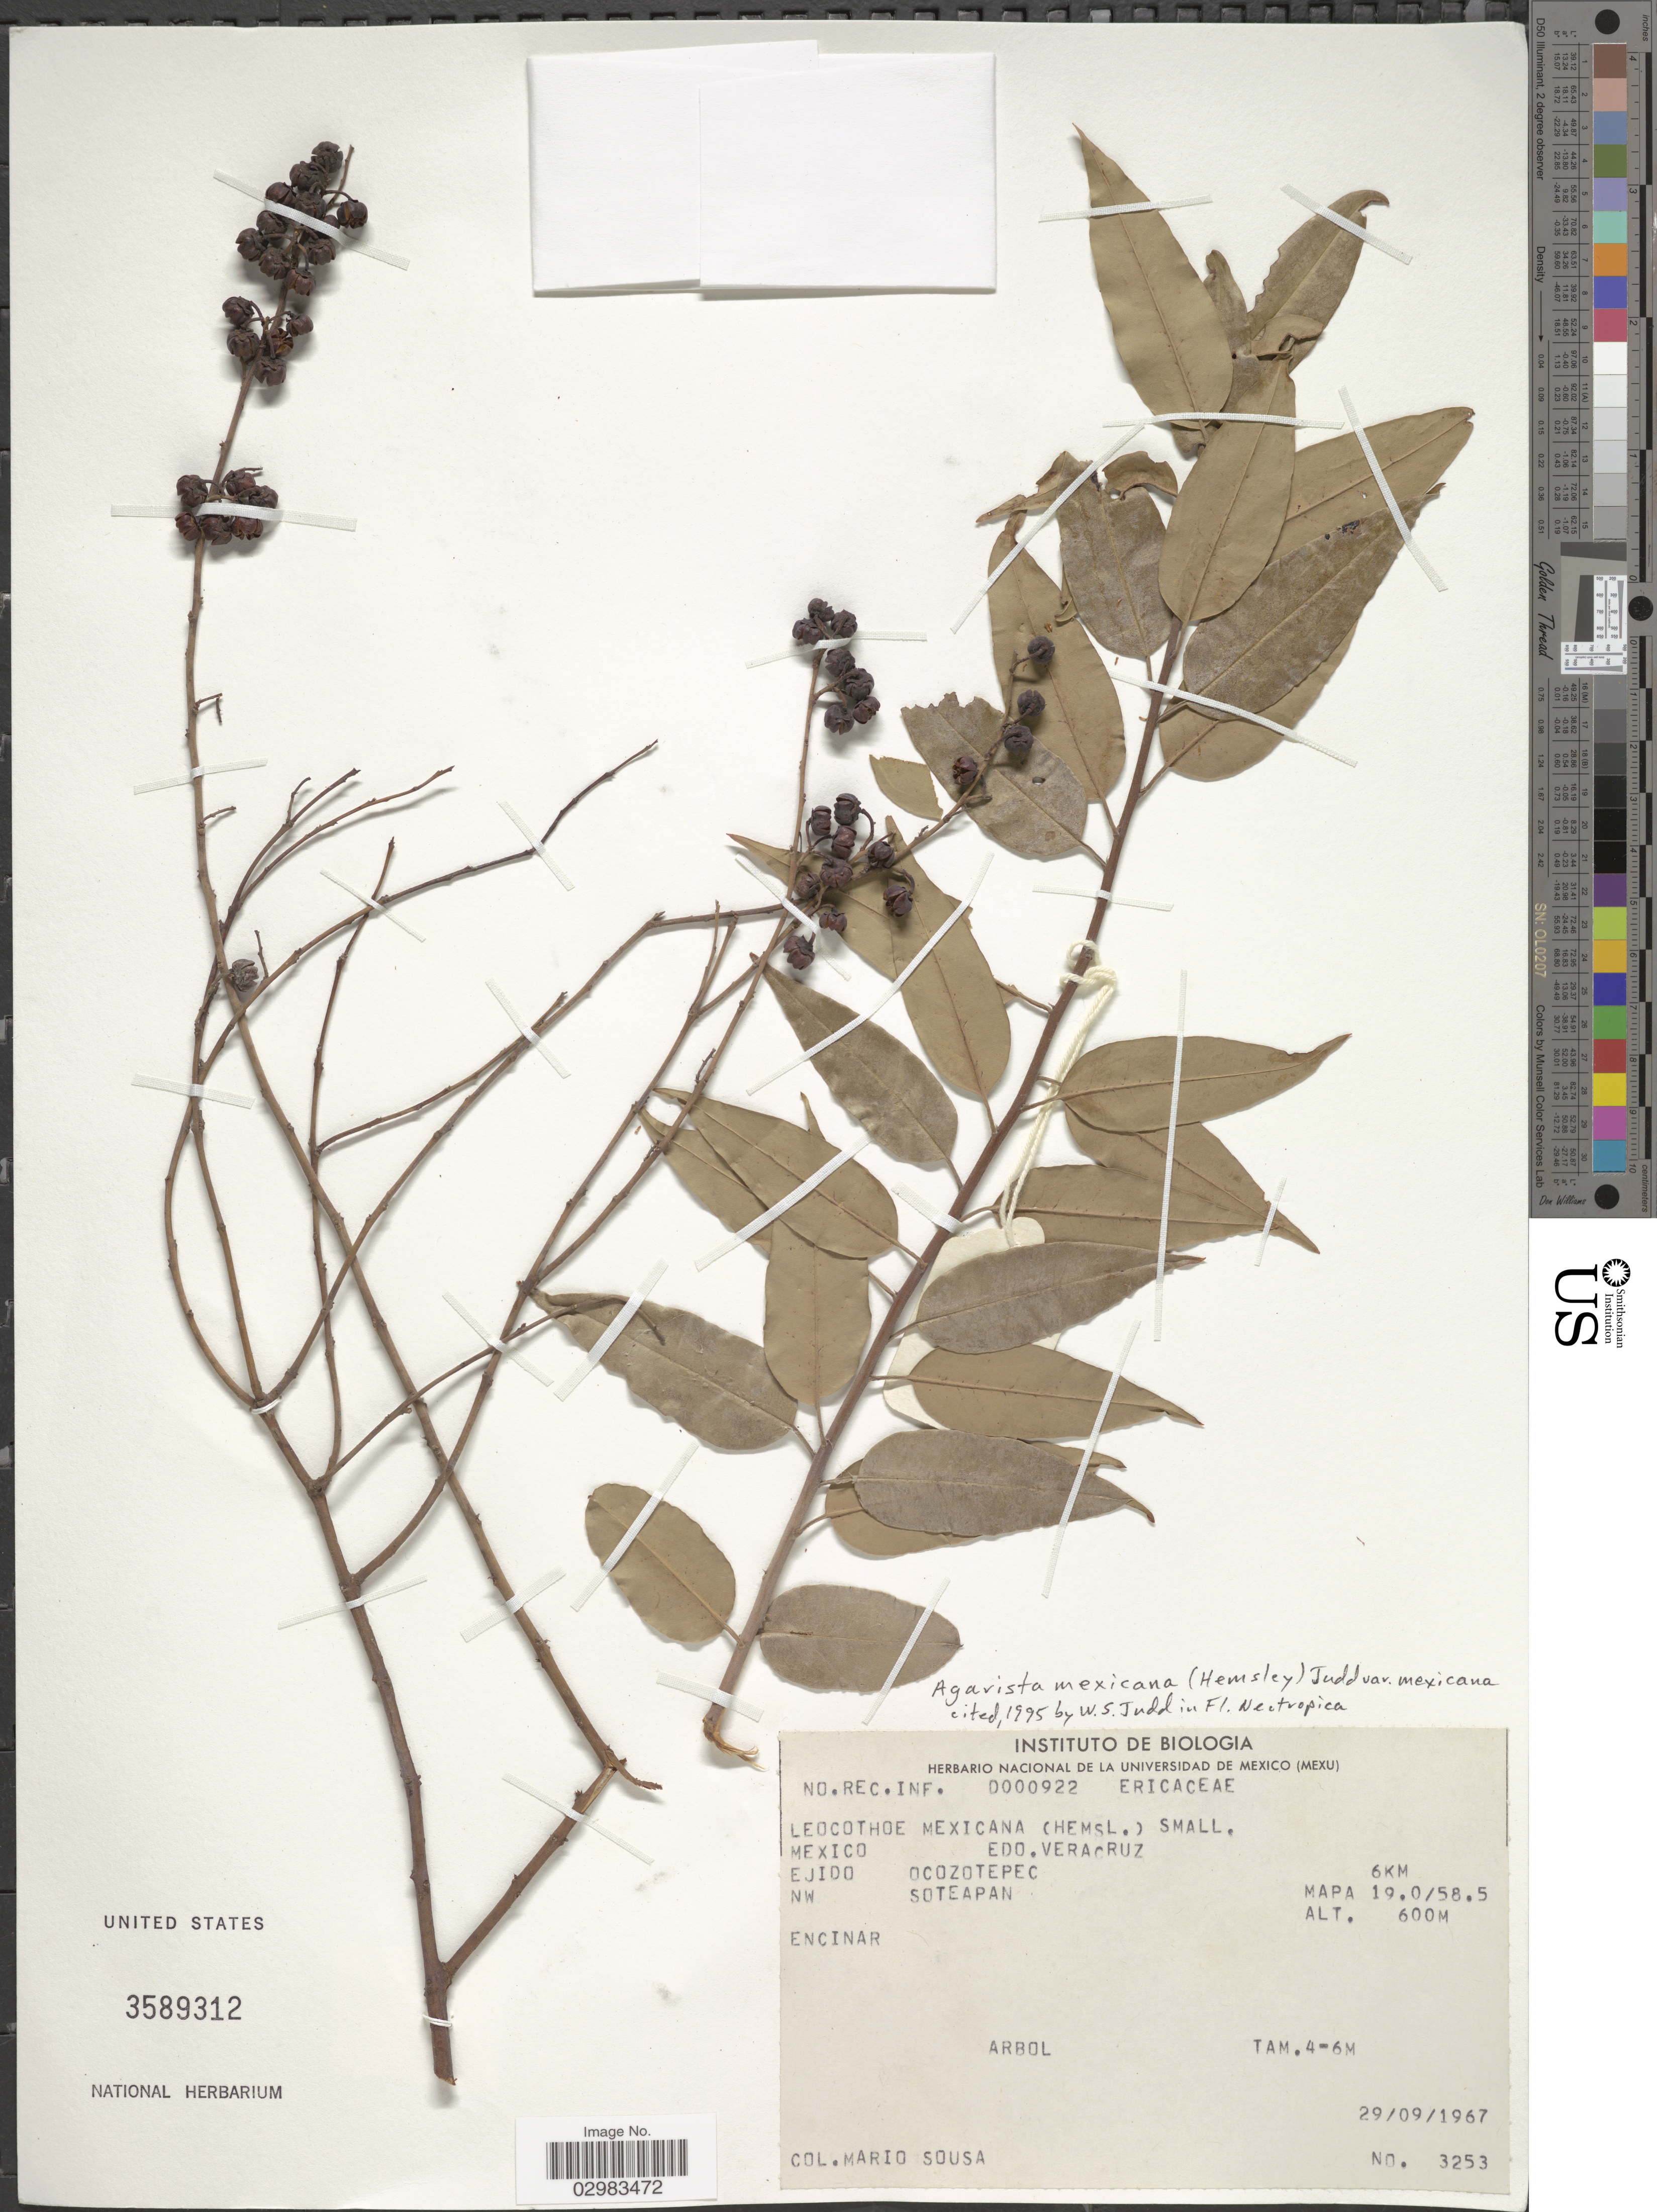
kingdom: Plantae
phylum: Tracheophyta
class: Magnoliopsida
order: Ericales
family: Ericaceae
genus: Leucothoe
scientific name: Leucothoë mexicana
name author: (Hemsl.) Small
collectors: M. Sousa S.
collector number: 3253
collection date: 1967-09-29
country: Mexico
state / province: Veracruz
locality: Edo. Veracruz. Ejido Ocoxotepec 6Km NW Soteapan. Mapa 19.0/58.5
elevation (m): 600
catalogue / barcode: US 3589312